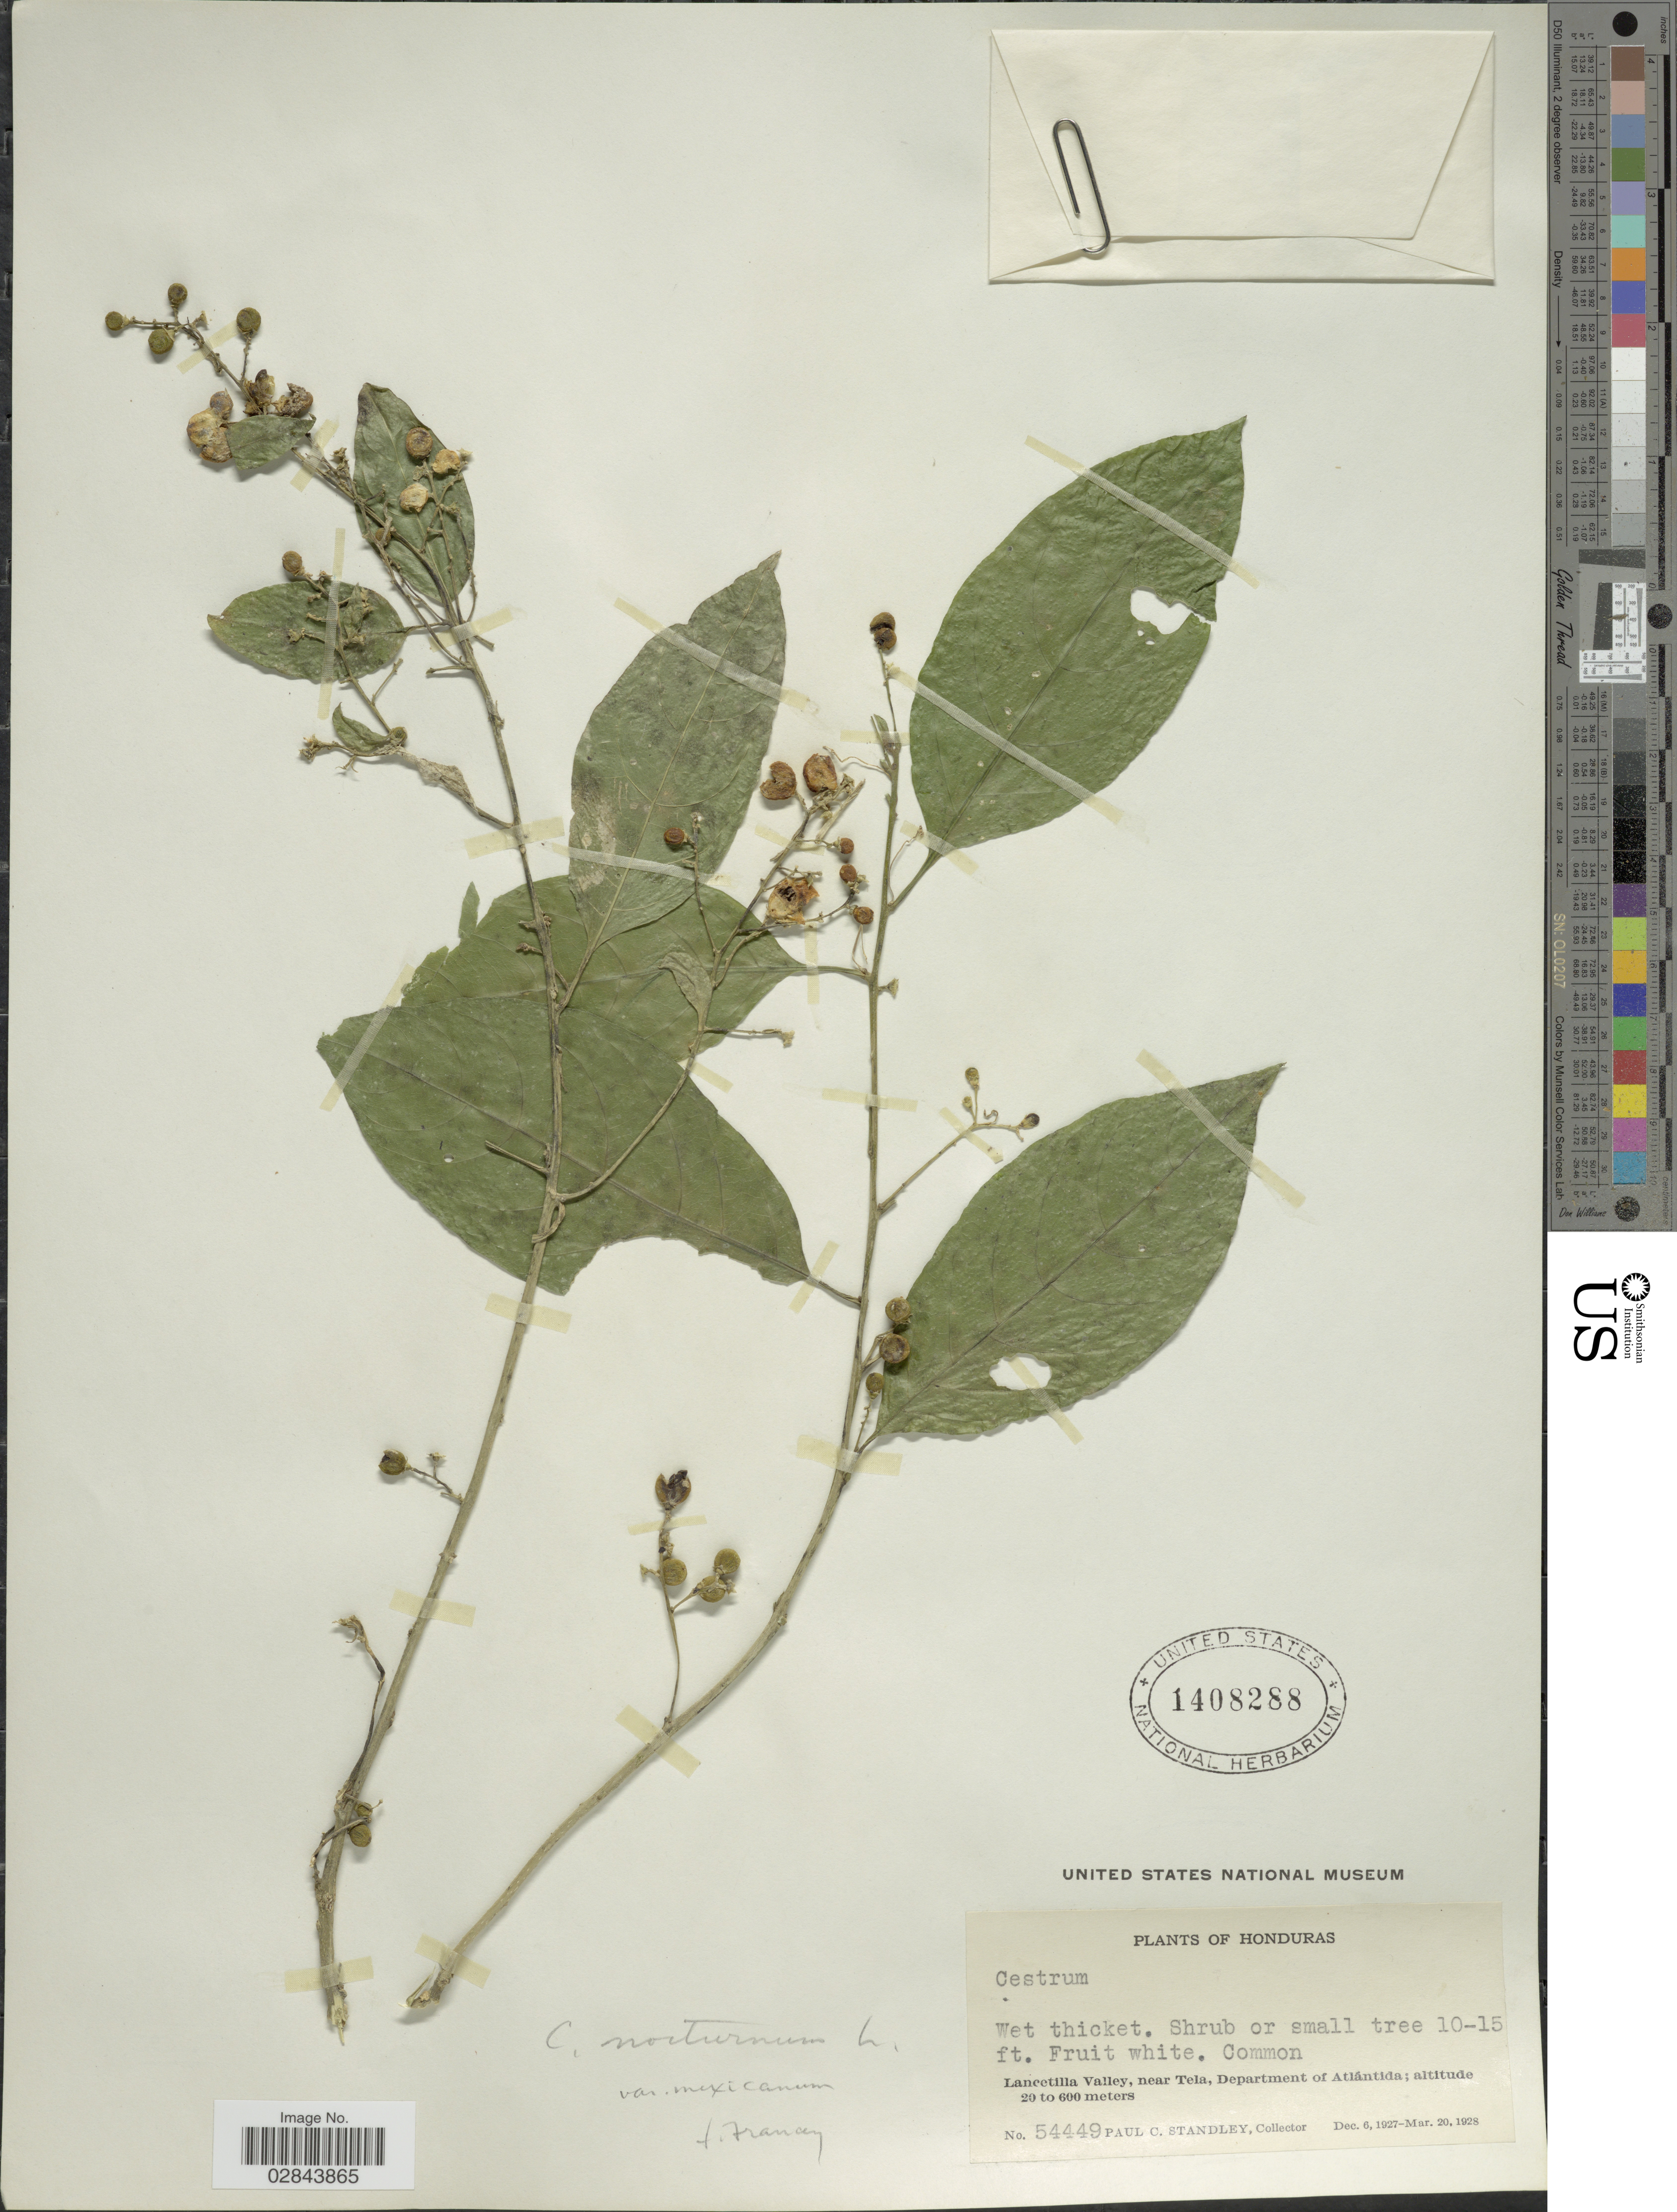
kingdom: Plantae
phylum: Tracheophyta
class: Magnoliopsida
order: Solanales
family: Solanaceae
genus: Cestrum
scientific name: Cestrum nocturnum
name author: L.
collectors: P. C. Standley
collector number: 54449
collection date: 1927-12-06/1928-03-20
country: Honduras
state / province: Atlántida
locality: Lancetilla Valley, near Tela, Department of Atlántida.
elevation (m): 20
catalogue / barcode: US 1408288